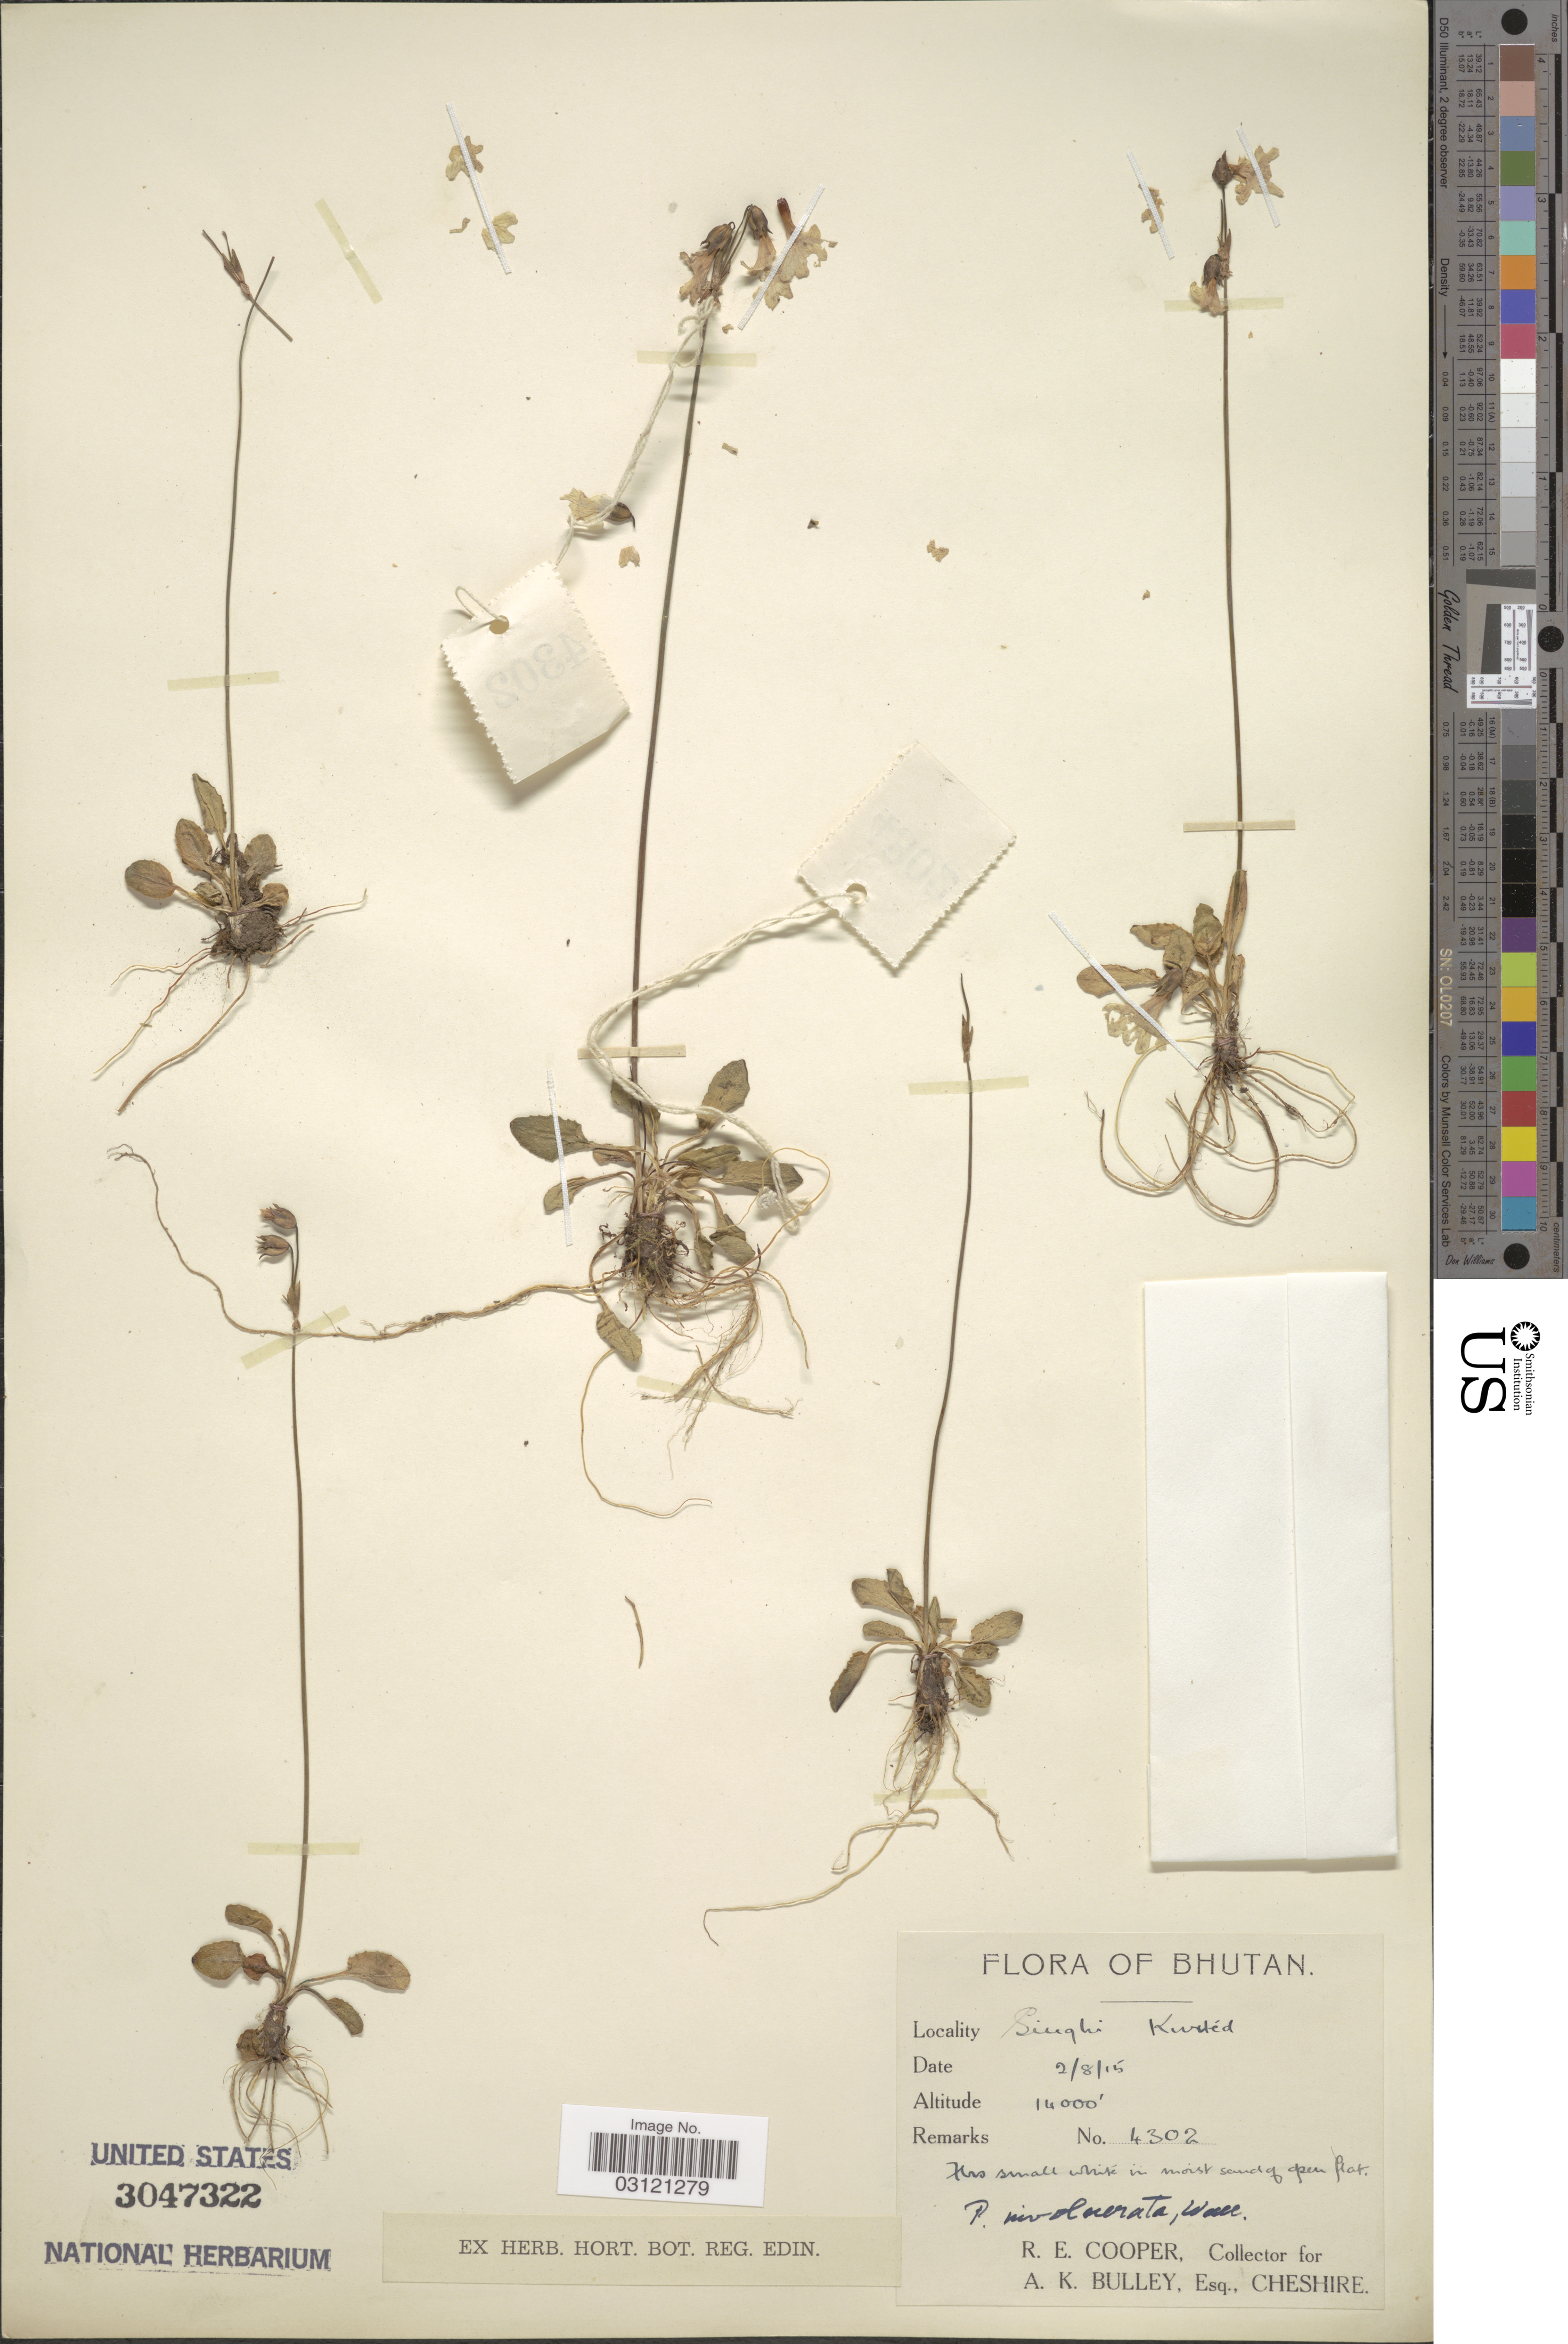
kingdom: Plantae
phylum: Tracheophyta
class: Magnoliopsida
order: Ericales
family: Primulaceae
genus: Primula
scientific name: Primula involucrata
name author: Wall. ex Duby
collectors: R. E. Cooper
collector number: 4302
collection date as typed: Transcribed d/m/y: 2/8/15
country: Bhutan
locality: Singhi Kurted.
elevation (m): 4267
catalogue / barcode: US 3047322